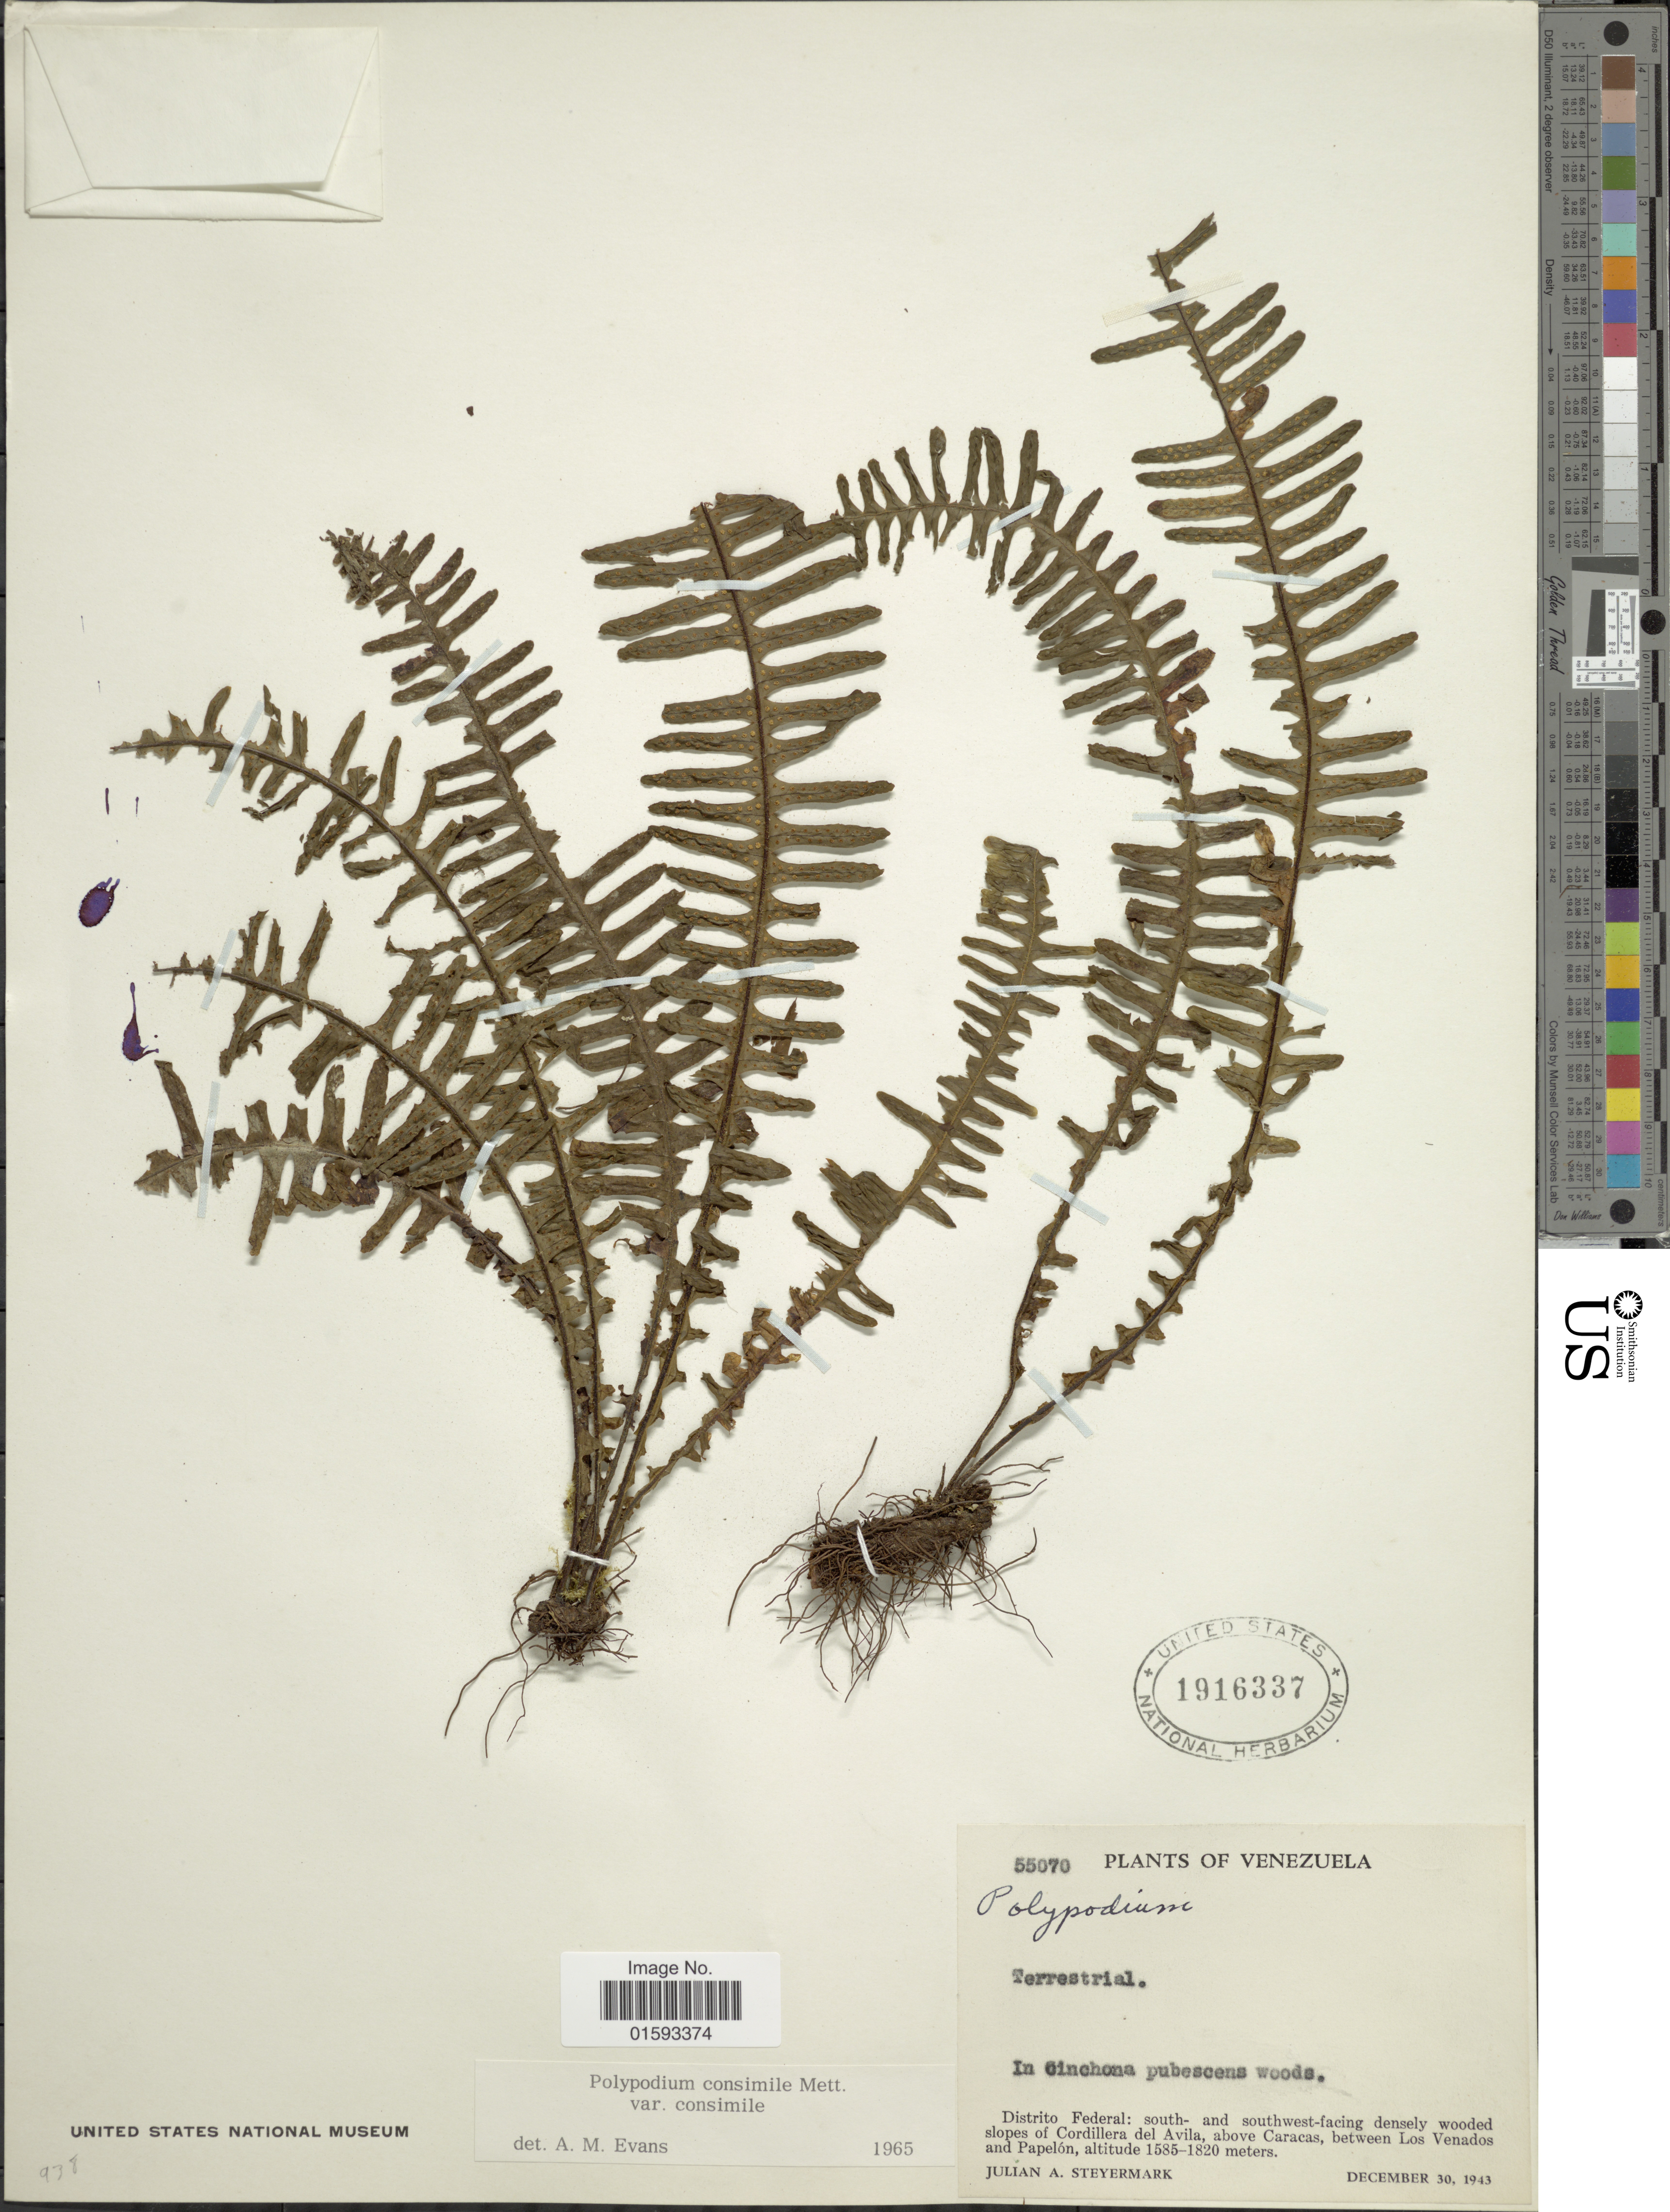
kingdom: Plantae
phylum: Tracheophyta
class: Polypodiopsida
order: Polypodiales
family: Polypodiaceae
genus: Pecluma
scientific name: Pecluma consimilis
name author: (Mett.) M.G. Price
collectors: J. Steyermark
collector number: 55070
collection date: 1943-12-30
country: Venezuela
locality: In Cinchona pubescens woods, Distrito Federal: south and southwest facing densely wooded slopes of Cordillera del Avila, above Caracas, between Los Venados and Papelon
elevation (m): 1585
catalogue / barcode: US 1916337